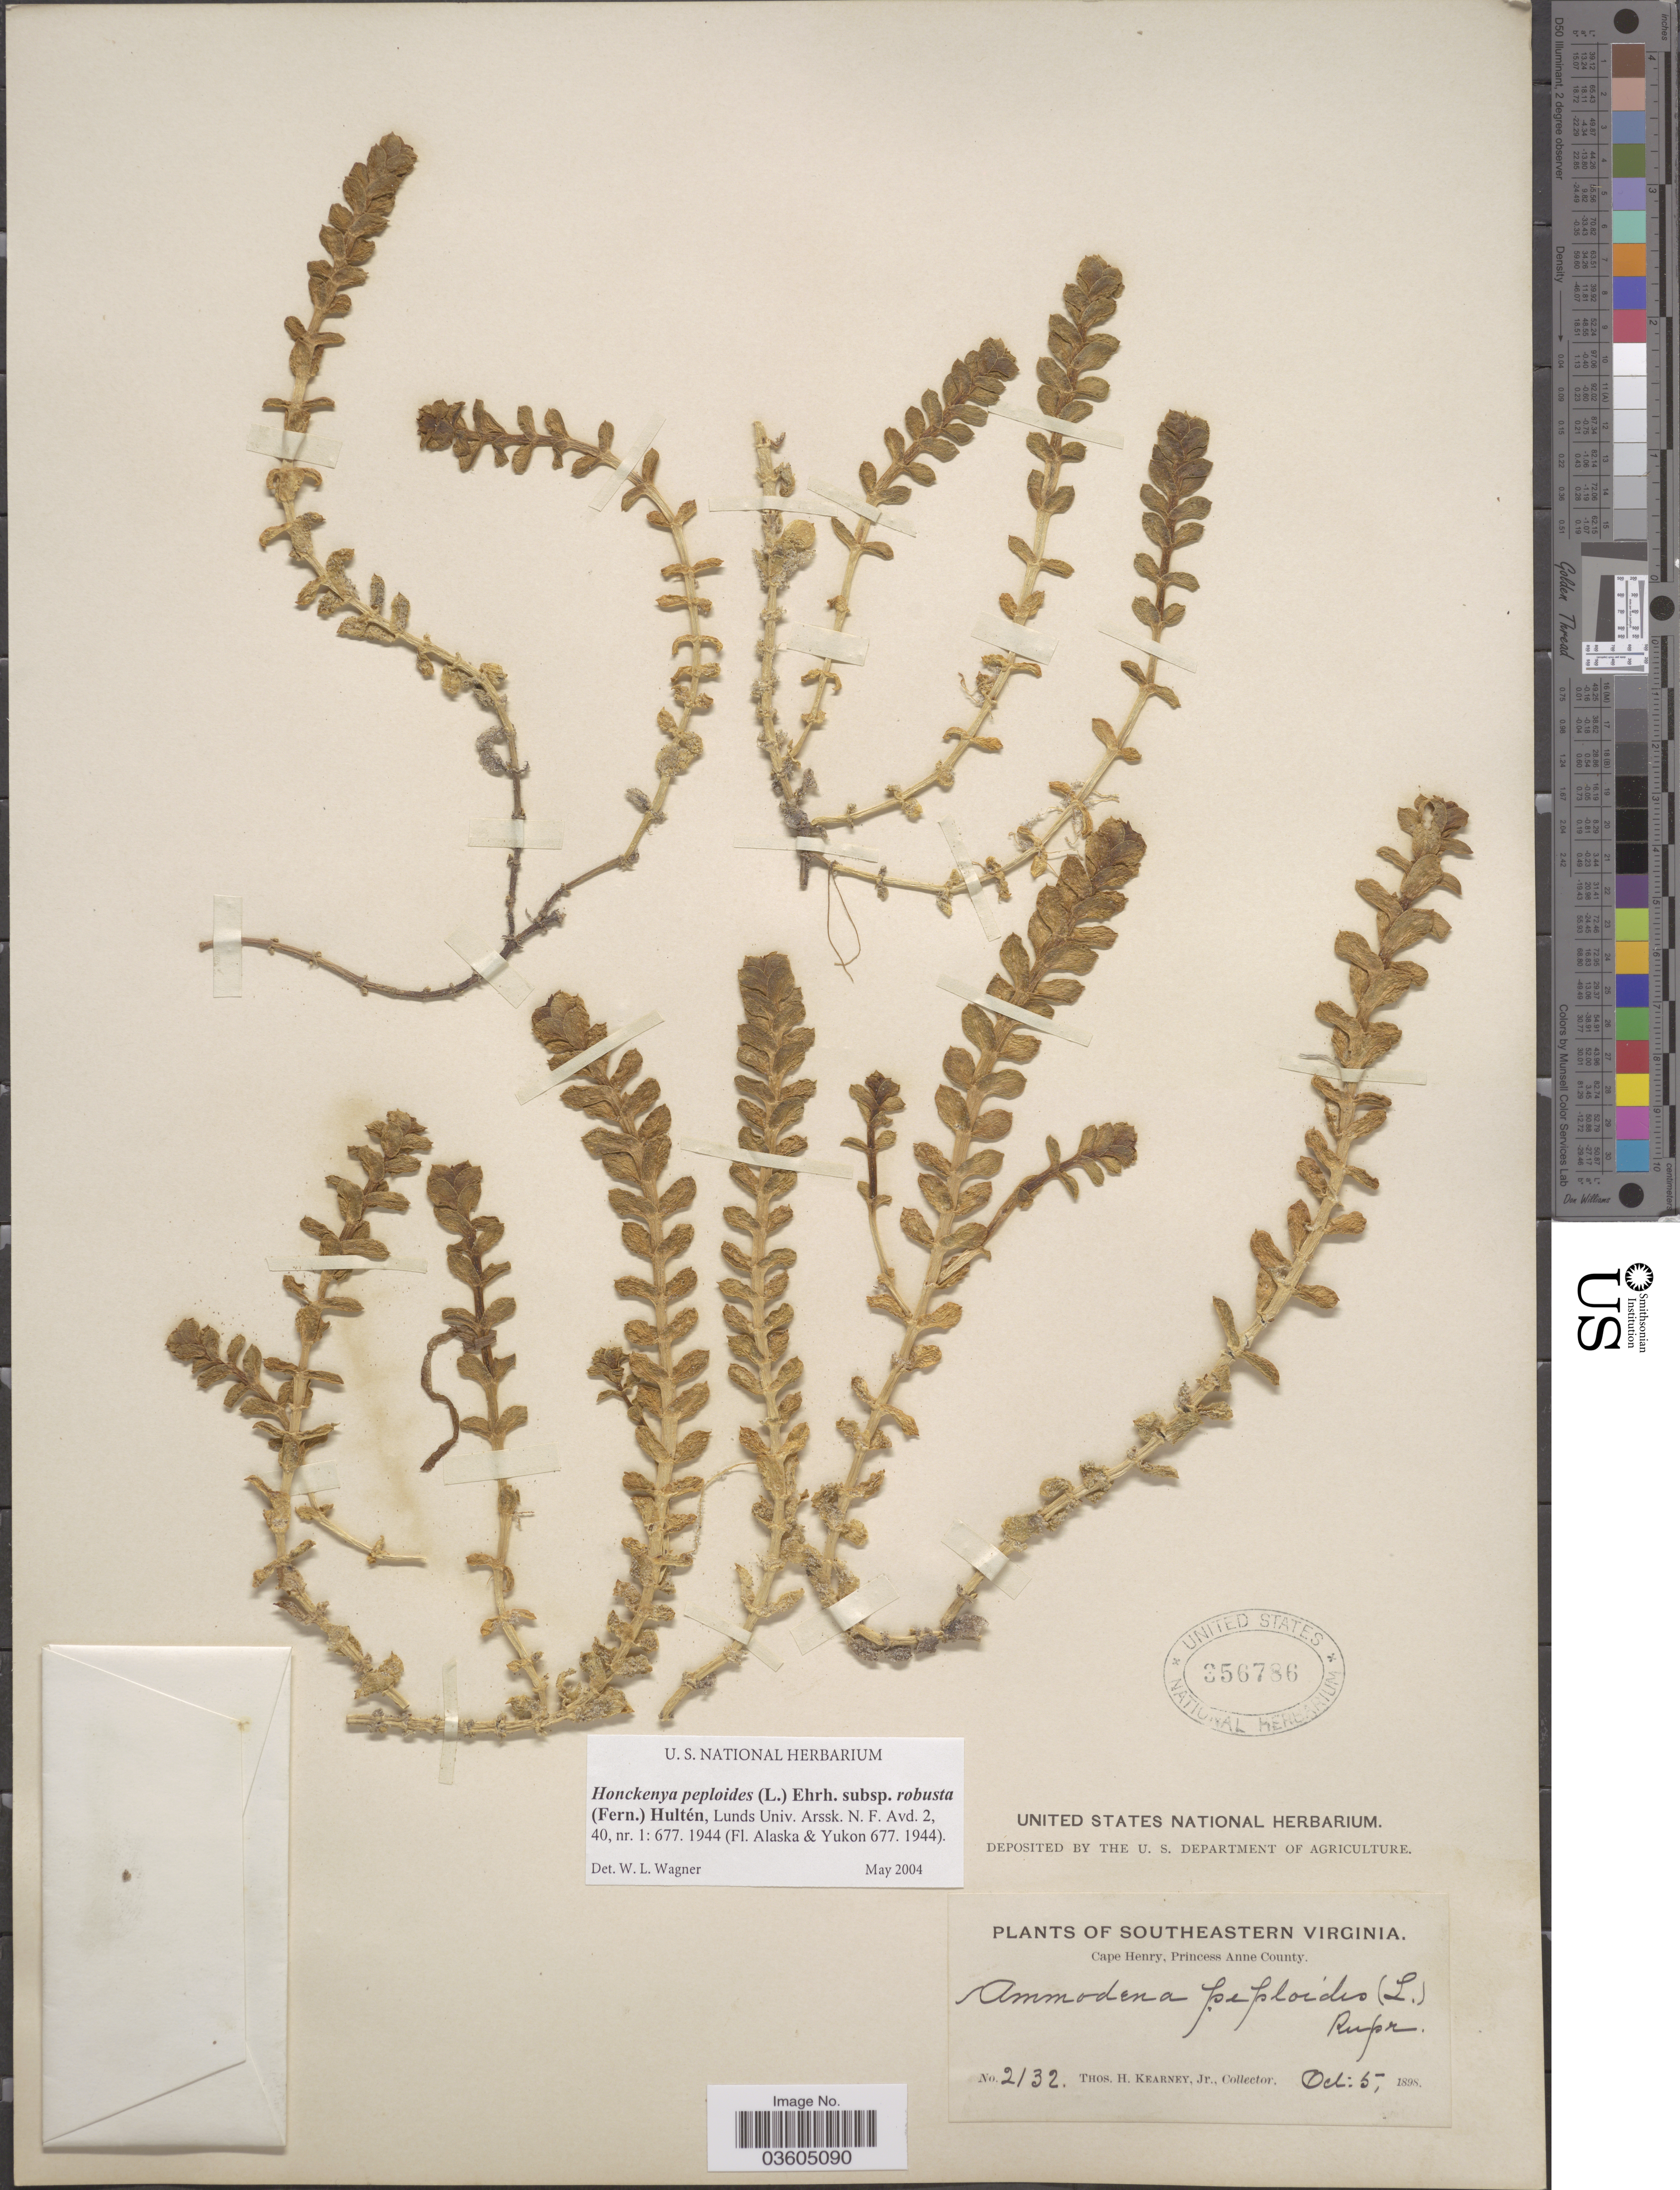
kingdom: Plantae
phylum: Tracheophyta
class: Magnoliopsida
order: Caryophyllales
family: Caryophyllaceae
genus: Honckenya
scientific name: Honckenya peploides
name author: (L.) Ehrh.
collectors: T. H. Kearney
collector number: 2132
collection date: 1898-10-05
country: United States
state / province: Virginia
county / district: City of Virginia Beach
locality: Southeastern Virginia. Cape Henry, (City of Virginia Beach = Princess Anne County (extinct), in part.)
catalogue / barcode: US 356786